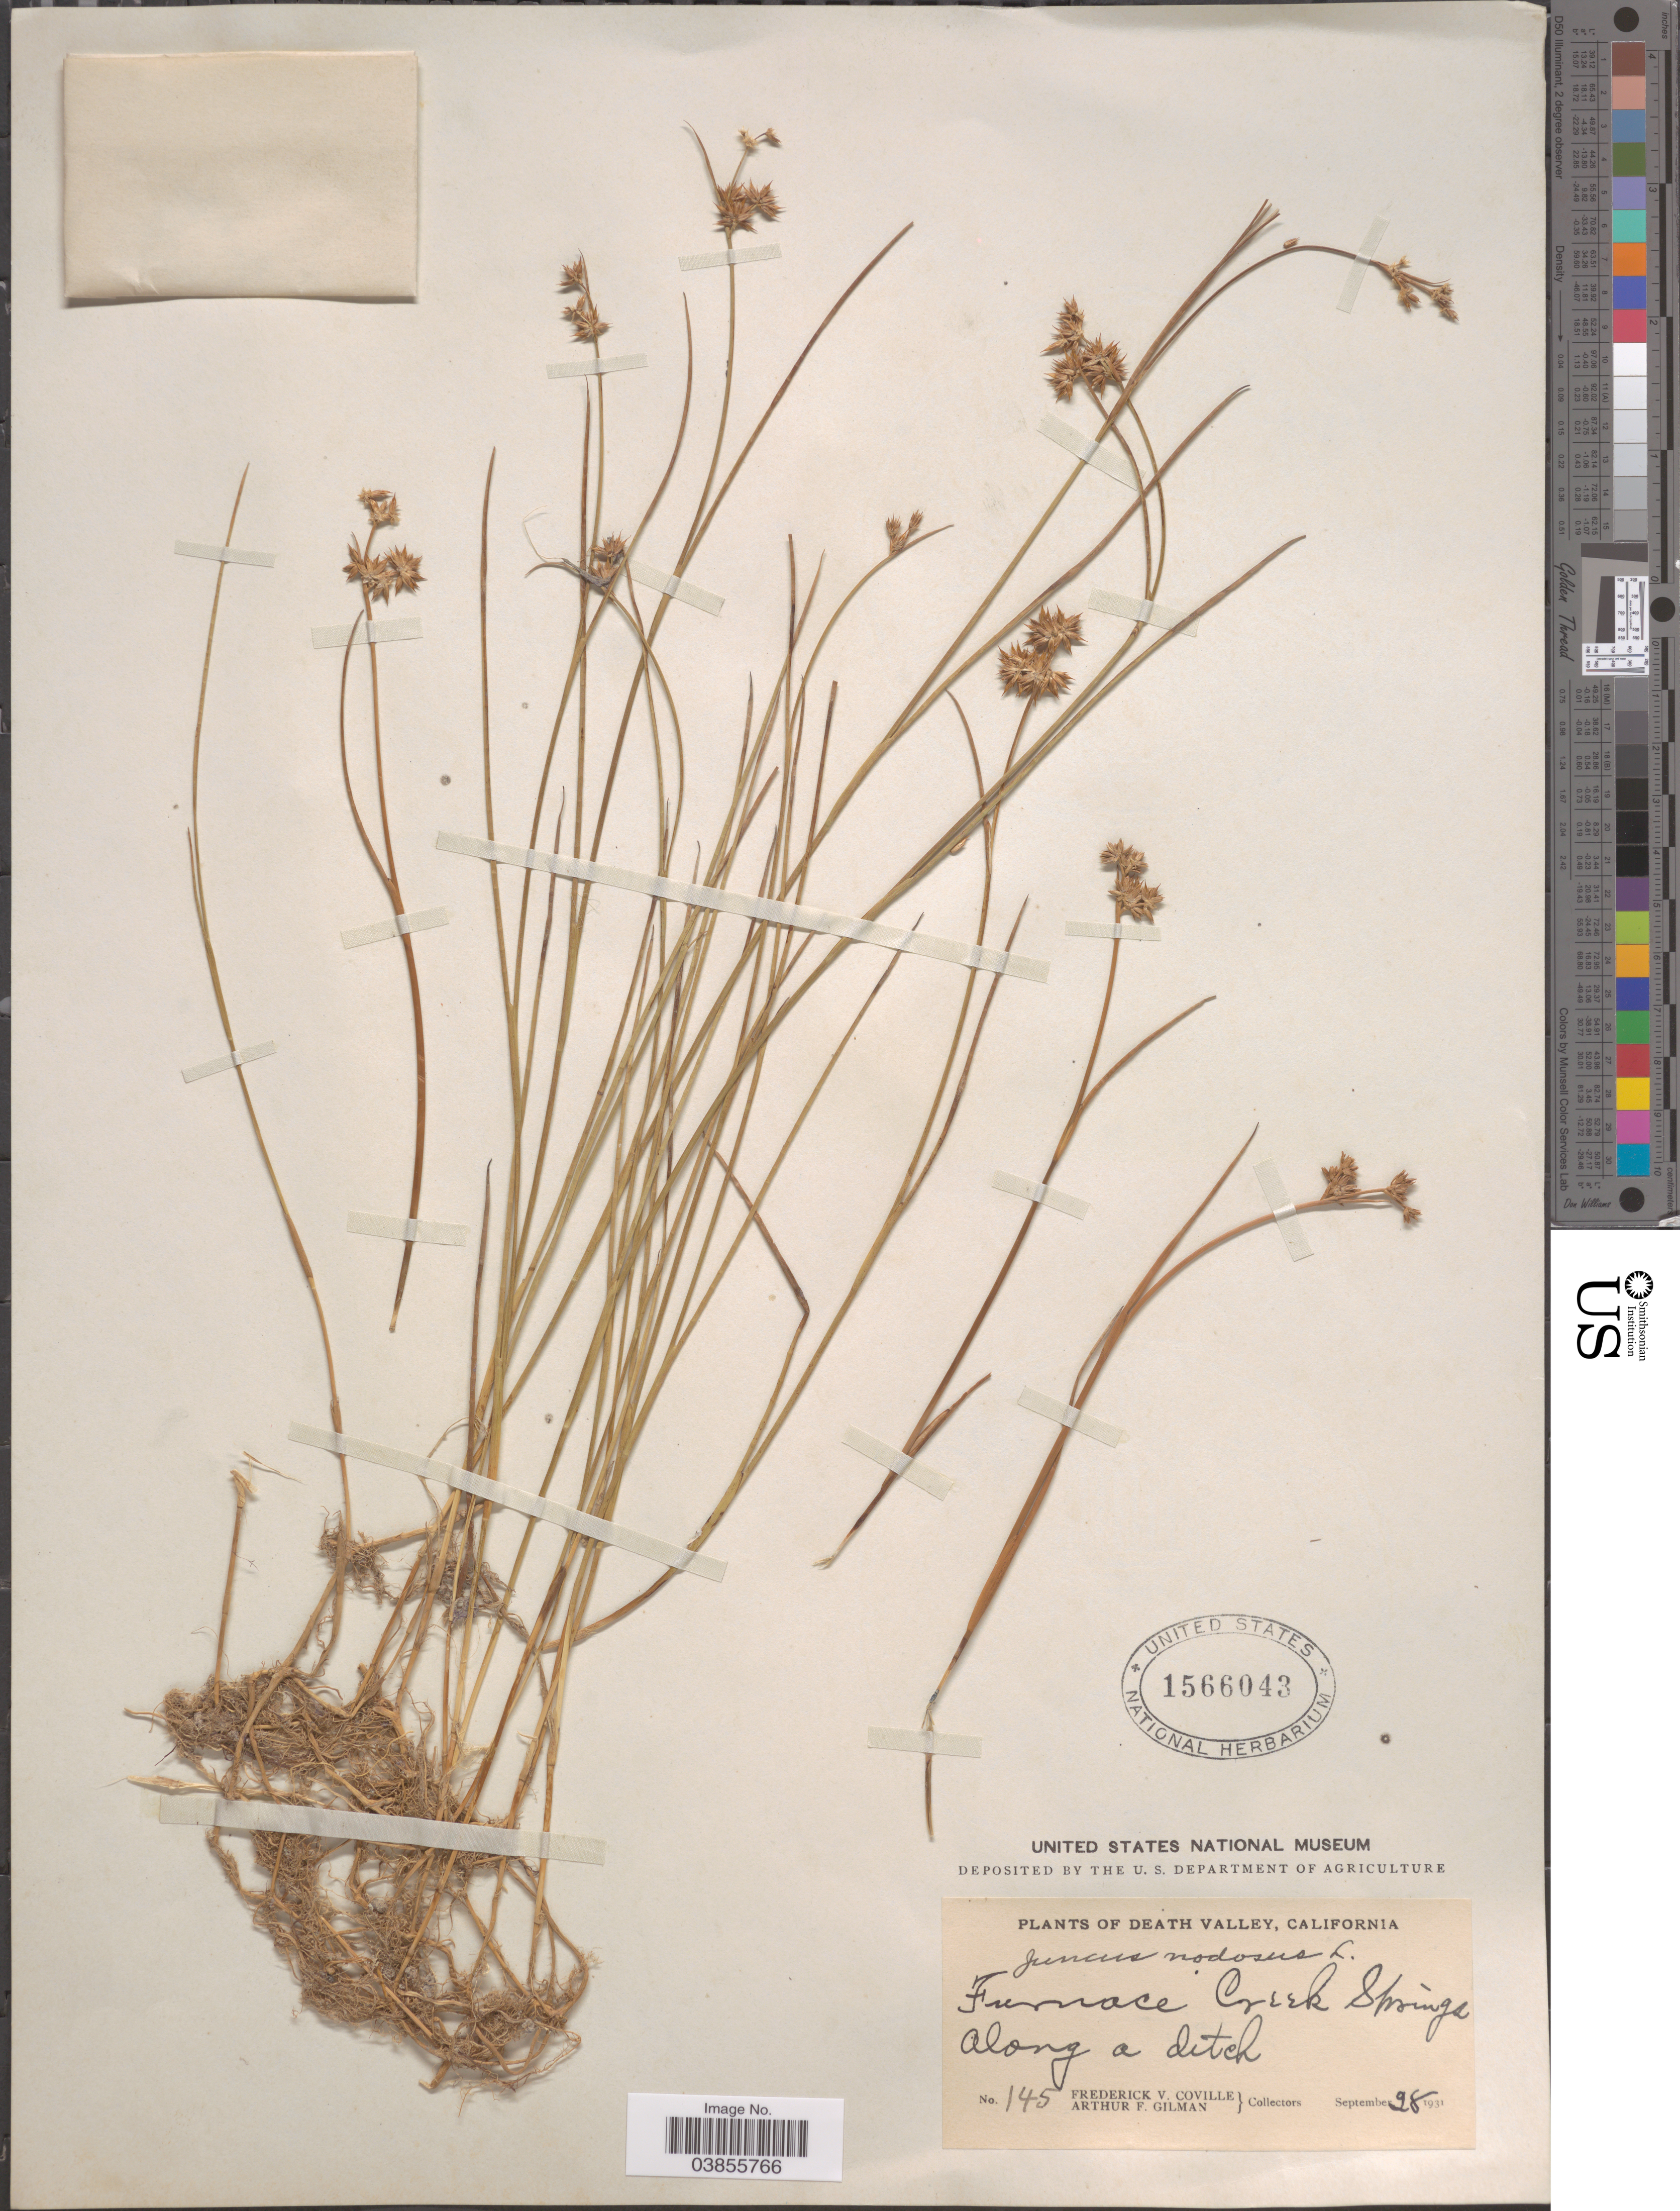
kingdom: Plantae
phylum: Tracheophyta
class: Liliopsida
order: Poales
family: Juncaceae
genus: Juncus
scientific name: Juncus nodosus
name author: L.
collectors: F. V. Coville & A. Gilman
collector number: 145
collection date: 1931-09-28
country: United States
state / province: California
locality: Death Valley. Furnance Creek Springs, along a ditch.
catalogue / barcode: US 1566043